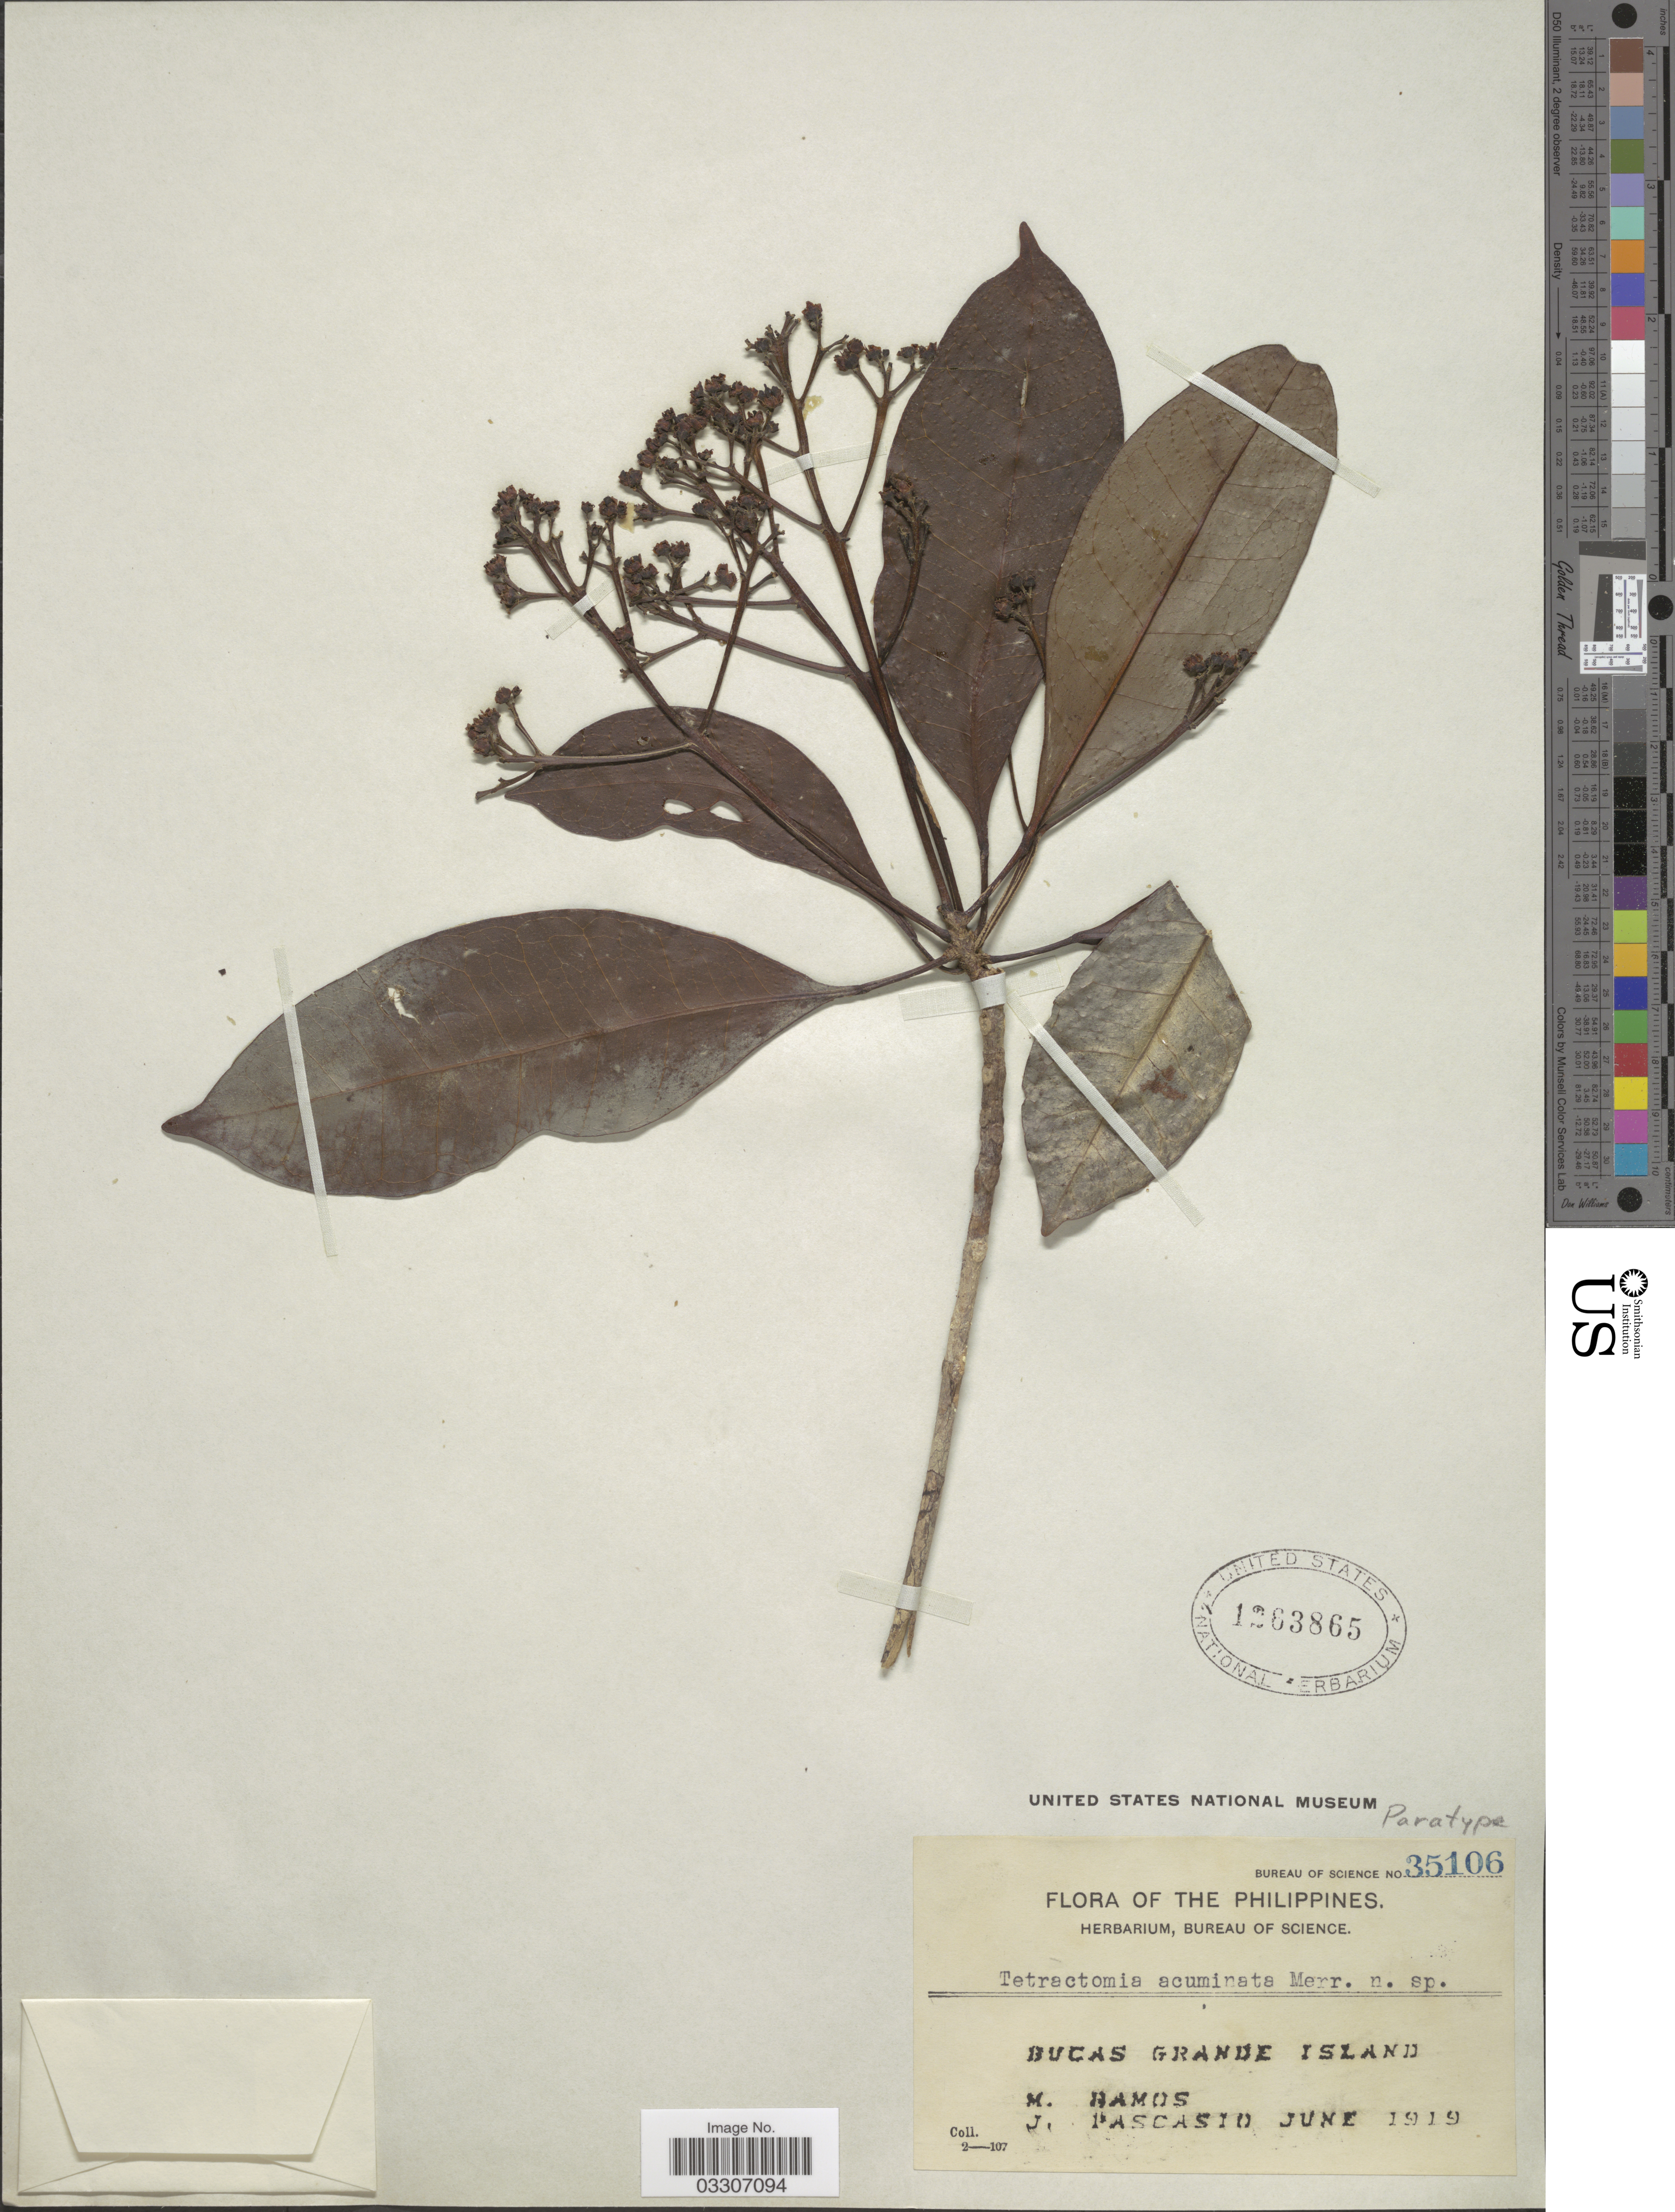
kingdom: Plantae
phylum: Tracheophyta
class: Magnoliopsida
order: Sapindales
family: Rutaceae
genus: Tetractomia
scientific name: Tetractomia acuminata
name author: Merr.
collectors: M. Ramos & J. Pascasio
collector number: Bureau of Science 35106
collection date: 1919-06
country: Philippines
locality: Bucas Grande Island.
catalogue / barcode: US 1263865